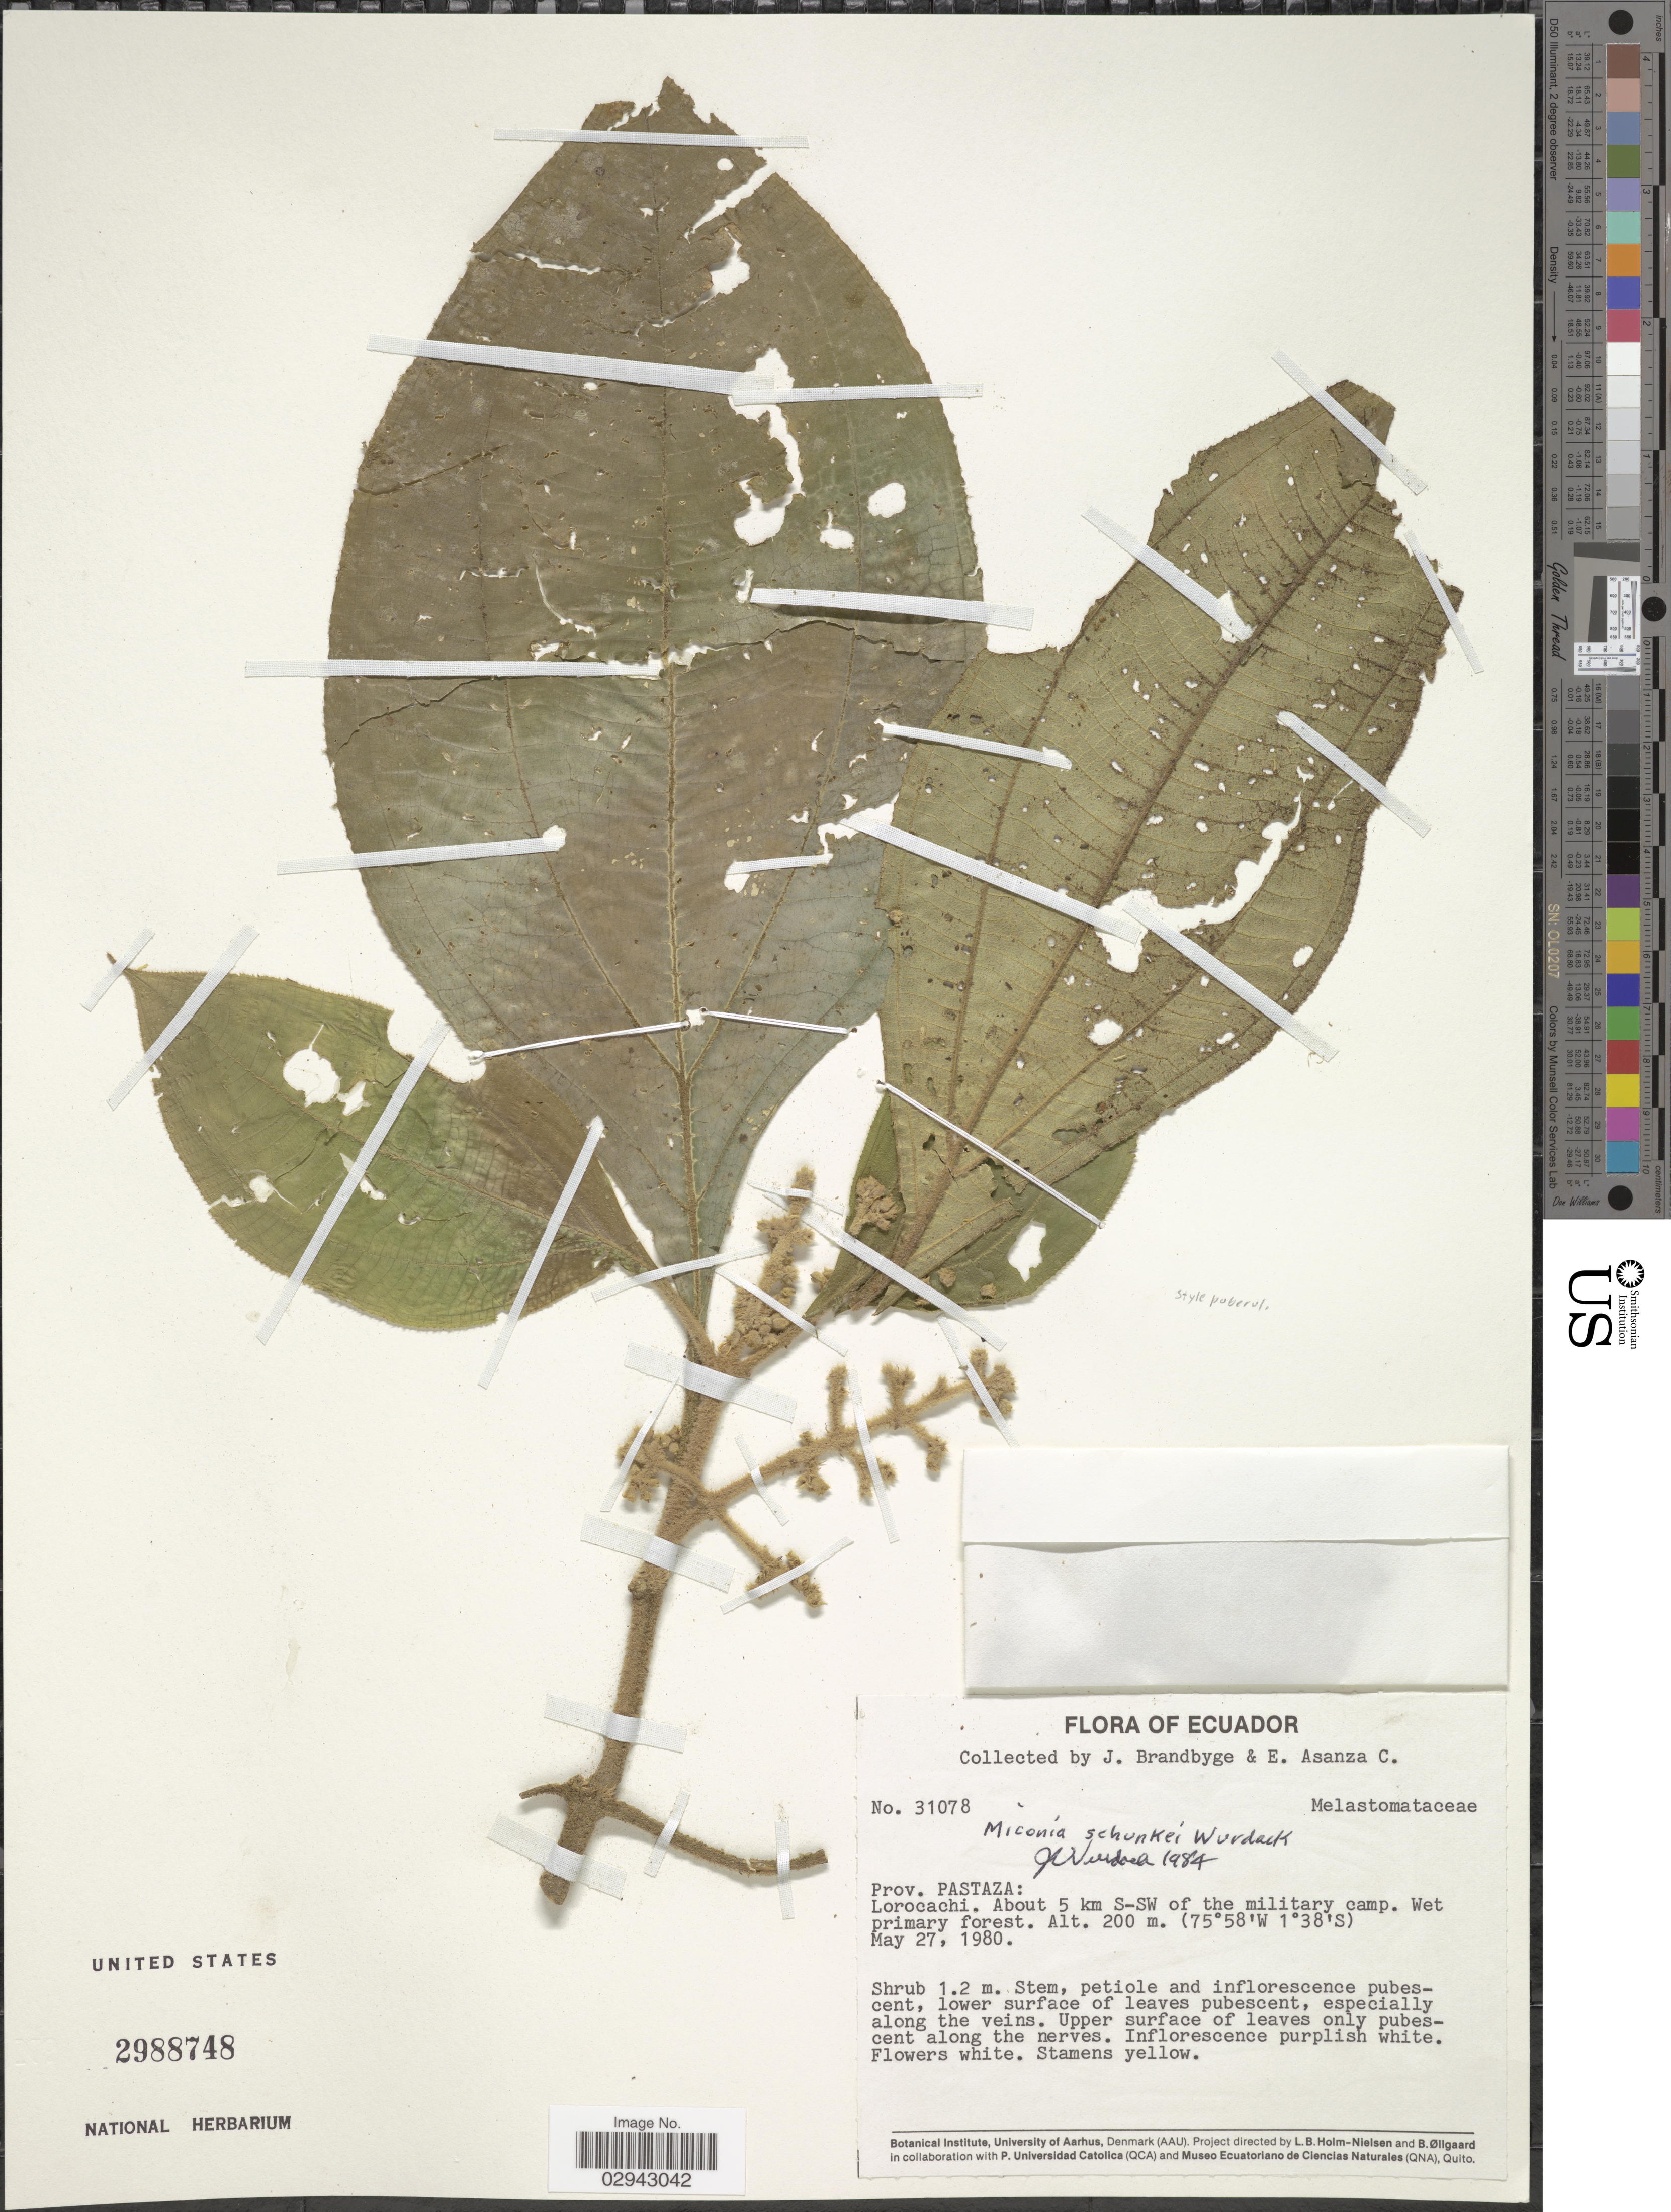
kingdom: Plantae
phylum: Tracheophyta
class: Magnoliopsida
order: Myrtales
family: Melastomataceae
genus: Miconia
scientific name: Miconia schunkei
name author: Wurdack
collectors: J. Brandbyge & E. Asanza C.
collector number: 31078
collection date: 1980-05-27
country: Ecuador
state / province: Pastaza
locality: Lorocachi. About 5 km S-SW of the military camp.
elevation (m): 200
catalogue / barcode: US 2988748